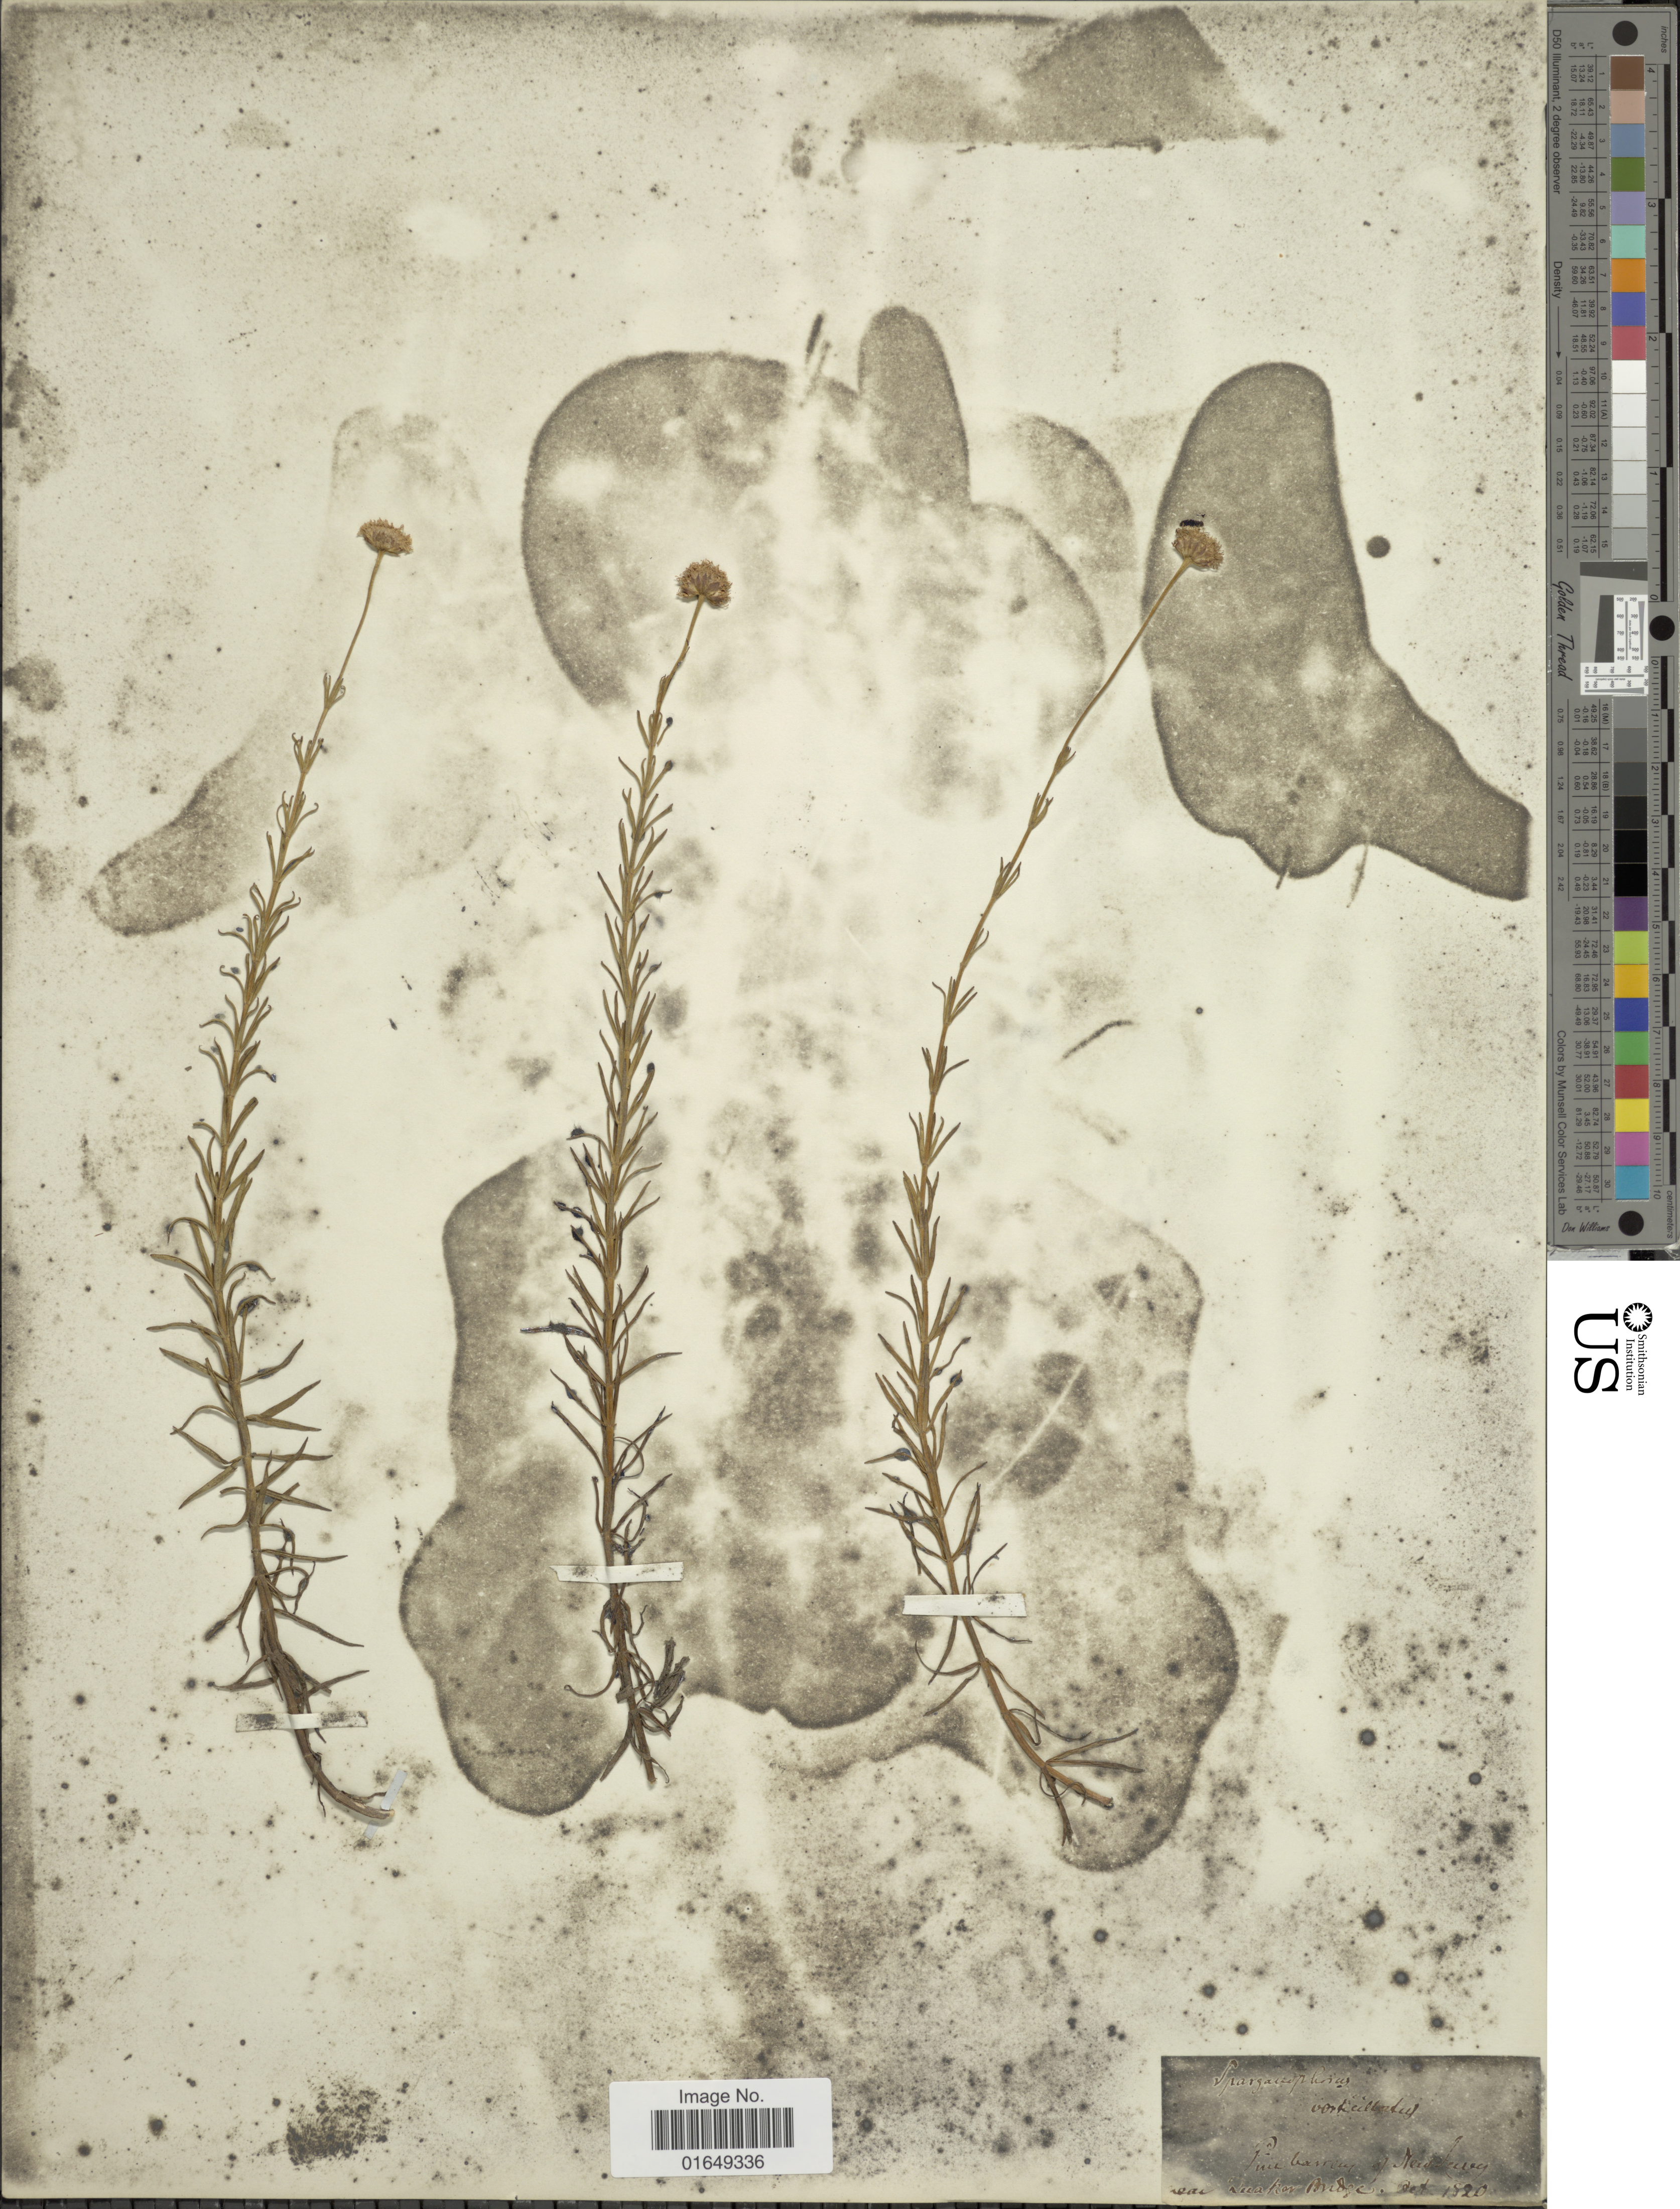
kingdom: Plantae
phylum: Tracheophyta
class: Magnoliopsida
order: Asterales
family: Asteraceae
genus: Sclerolepis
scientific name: Sclerolepis uniflora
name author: (Walter) Britton et al.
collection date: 1820-10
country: United States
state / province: New Jersey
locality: Pine barrens, near Quaker Bridge.